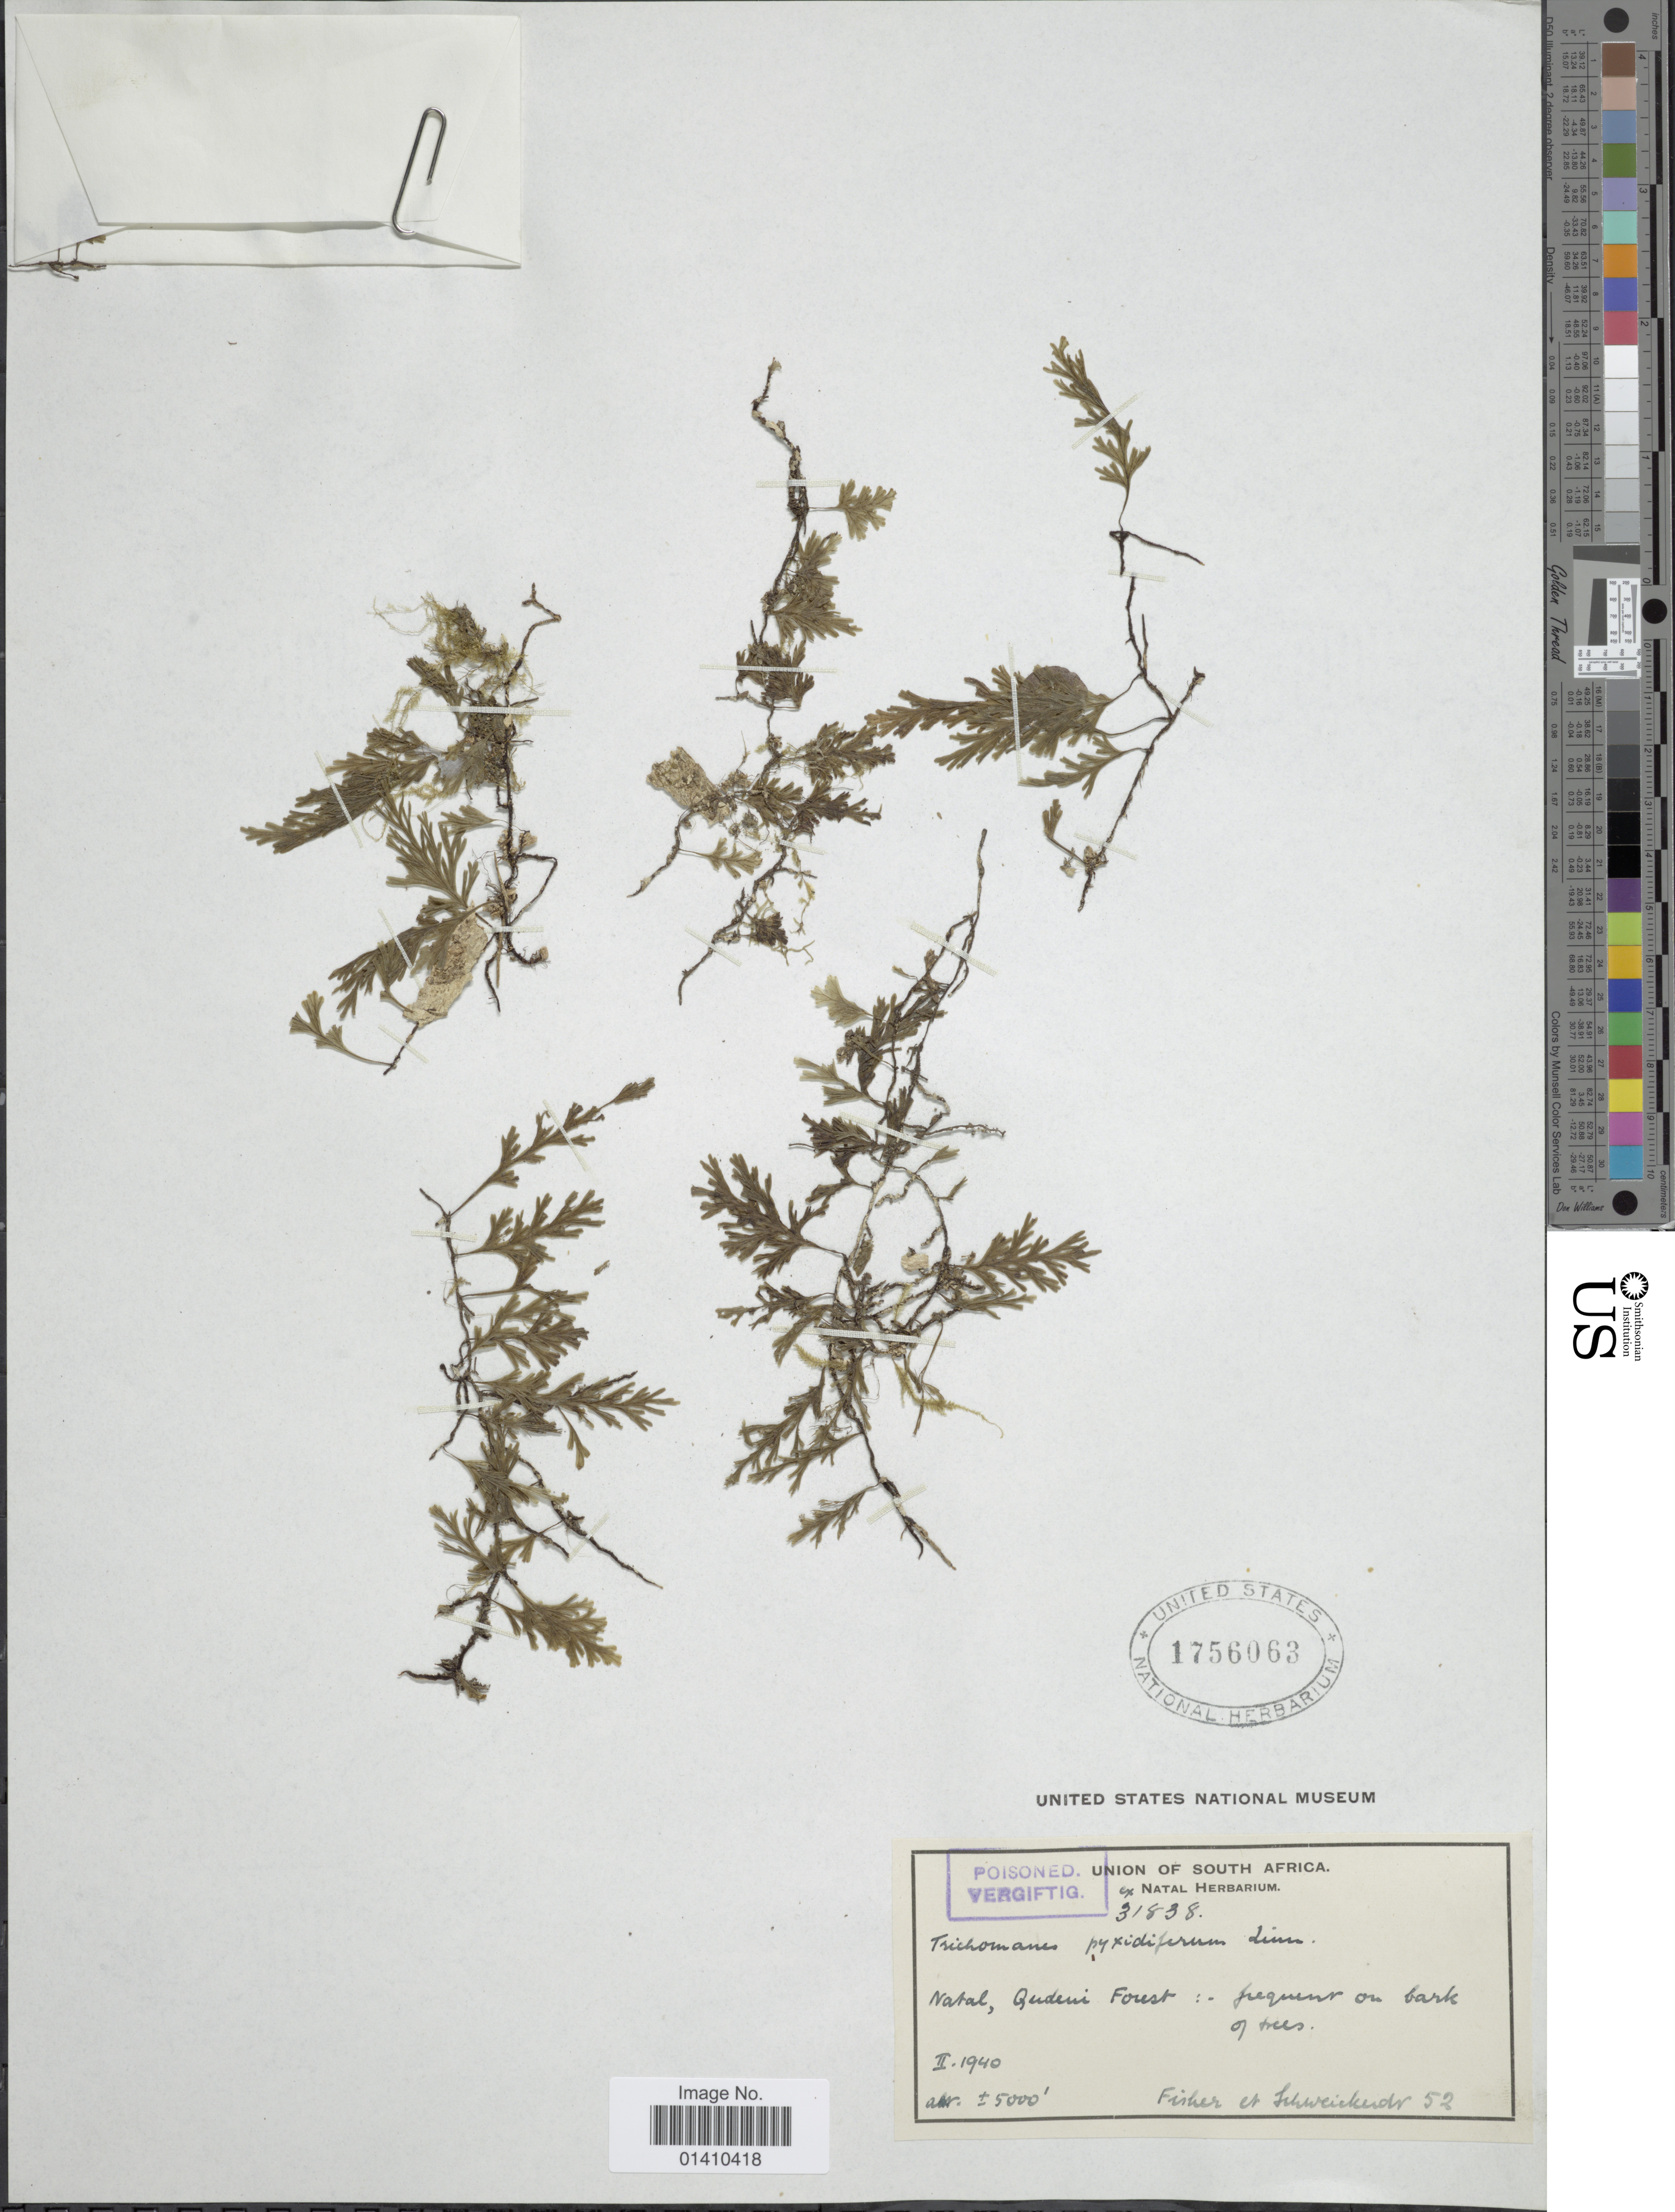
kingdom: Plantae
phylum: Tracheophyta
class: Polypodiopsida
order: Hymenophyllales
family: Hymenophyllaceae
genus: Polyphlebium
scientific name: Polyphlebium pyxidiferum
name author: (L.) Ebihara & Dubuisson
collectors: -- Fisher & -. Schweickerdt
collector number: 31838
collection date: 1940-02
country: South Africa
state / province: KwaZulu-Natal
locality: Natal, Qudeni forest: frequent on bark of trees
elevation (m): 1524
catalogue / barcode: US 1756063